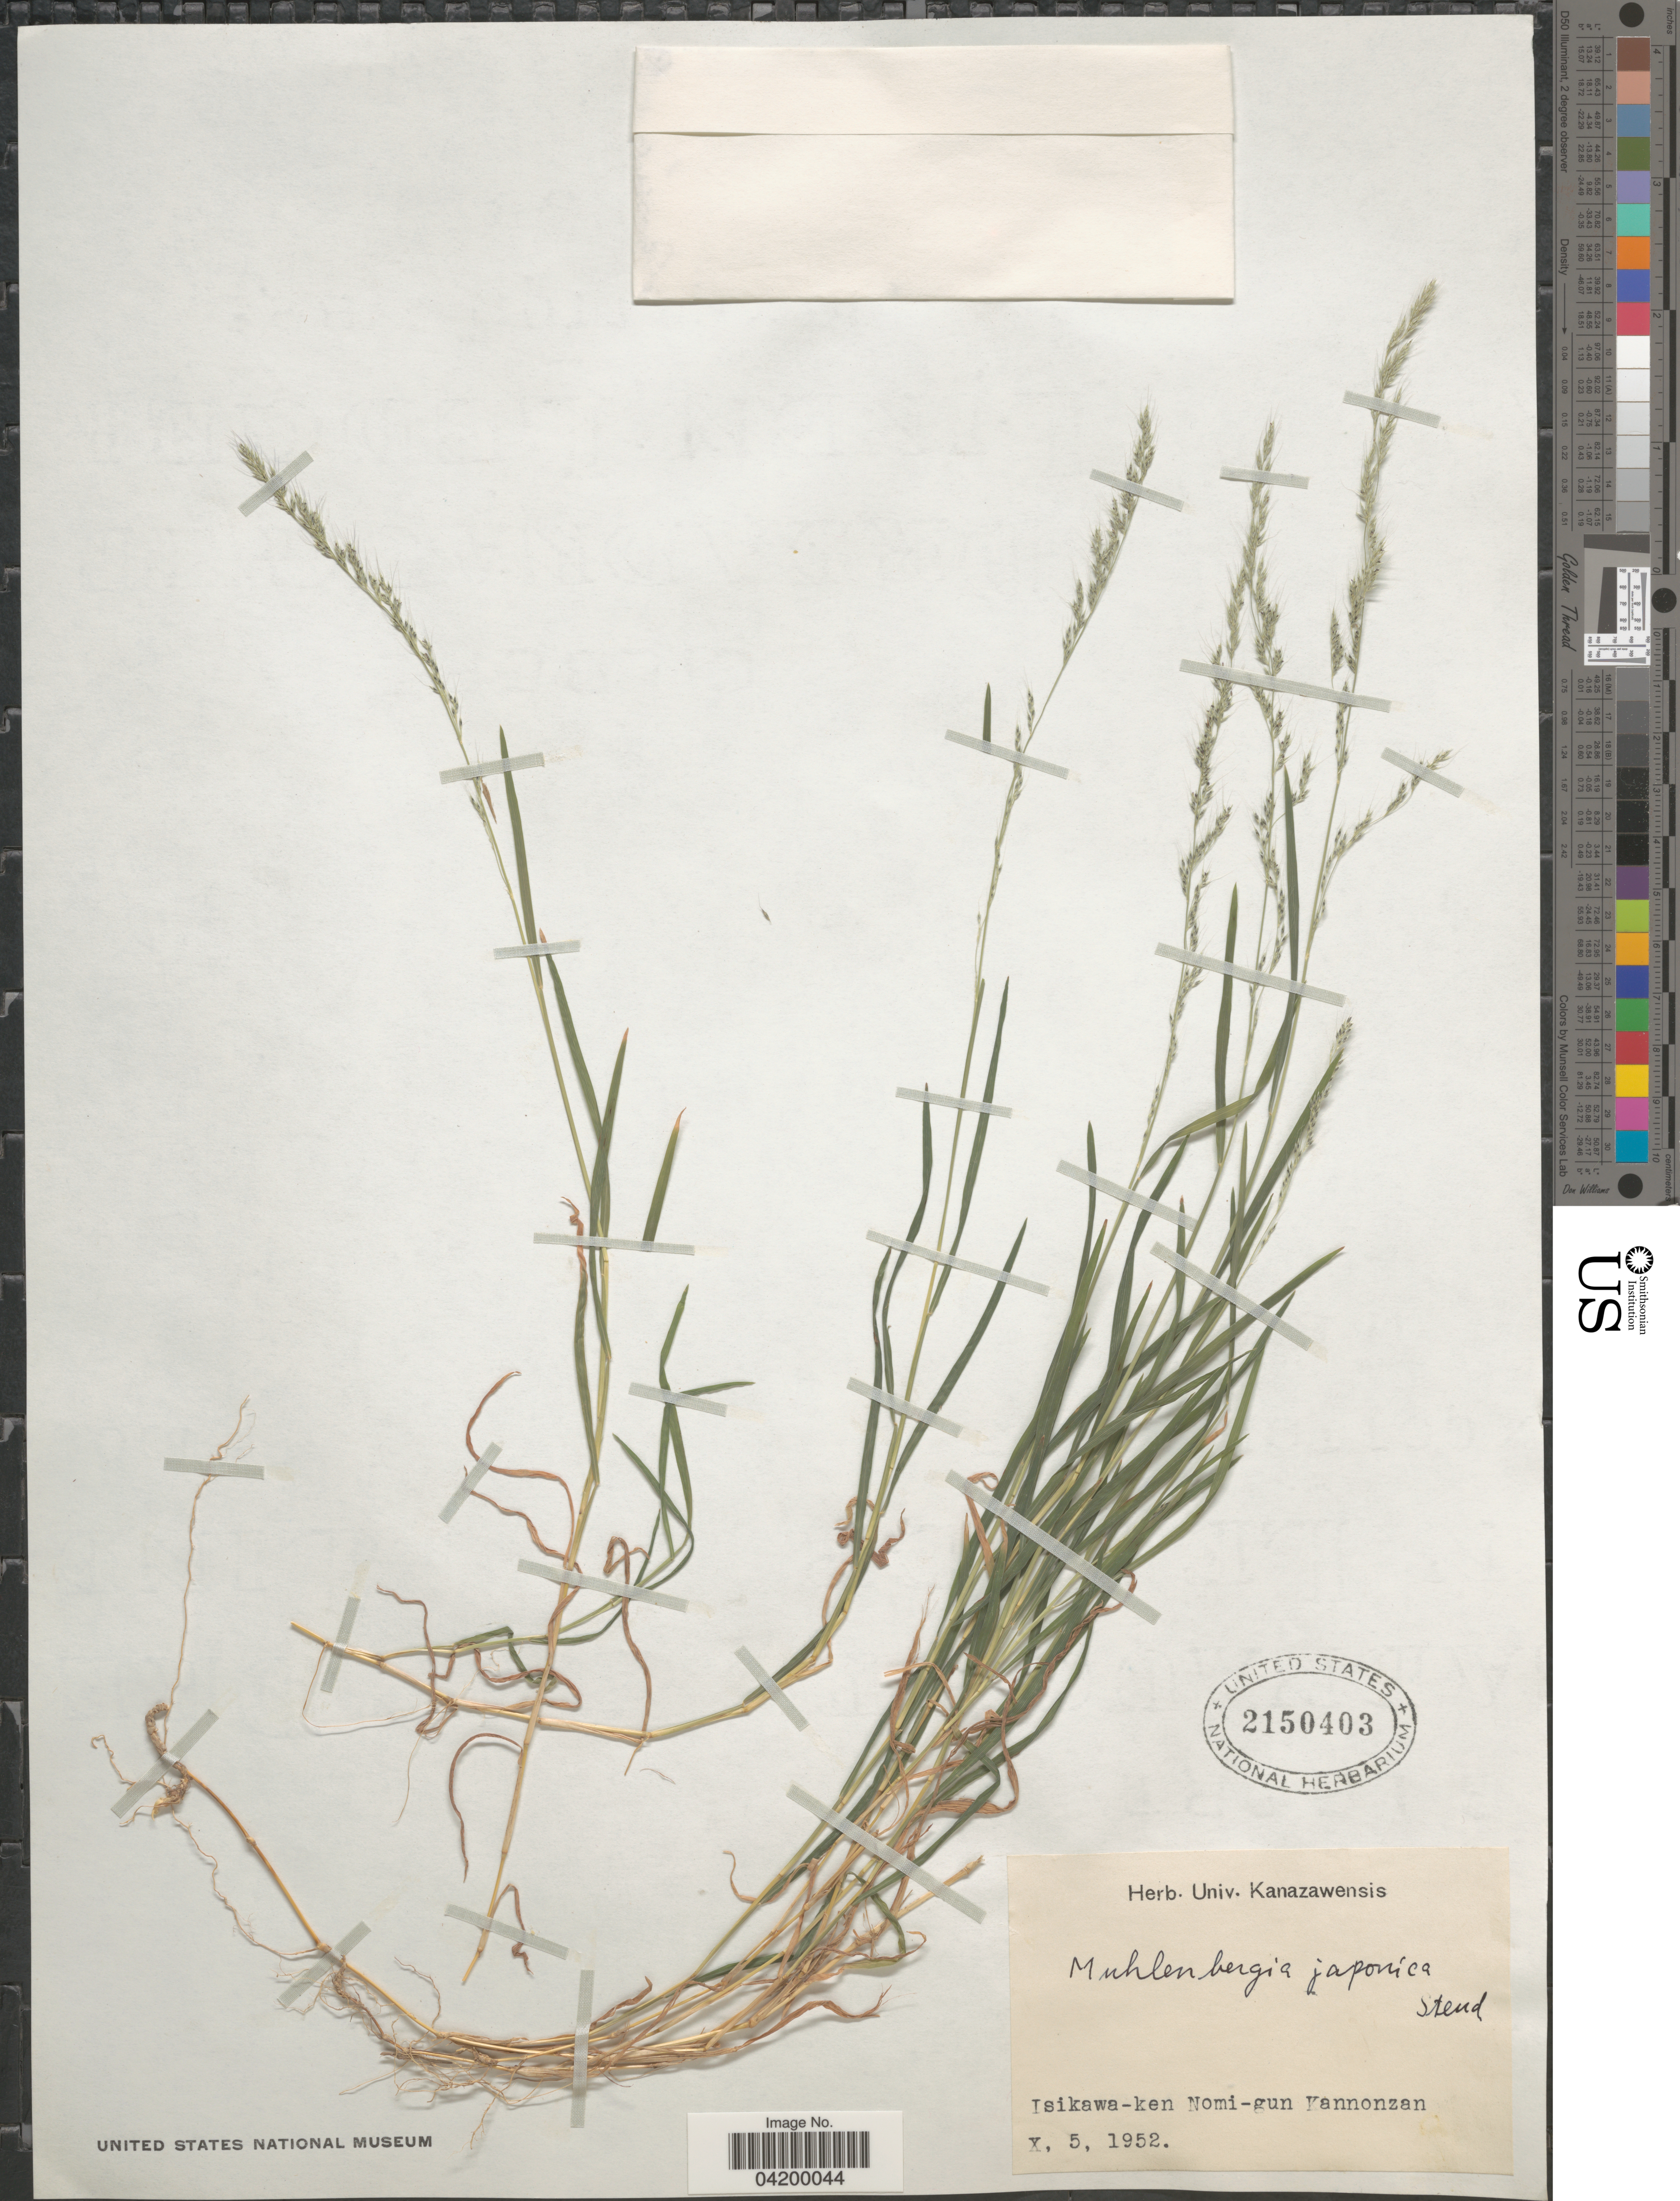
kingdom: Plantae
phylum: Tracheophyta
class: Liliopsida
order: Poales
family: Poaceae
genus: Muhlenbergia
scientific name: Muhlenbergia japonica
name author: Steud.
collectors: Ex Herb. Univ. Kanazawensis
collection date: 1952-10-05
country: Japan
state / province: Isikawa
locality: Isikawa-ken Nomi-gun Yannonzan.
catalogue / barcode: US 2150403